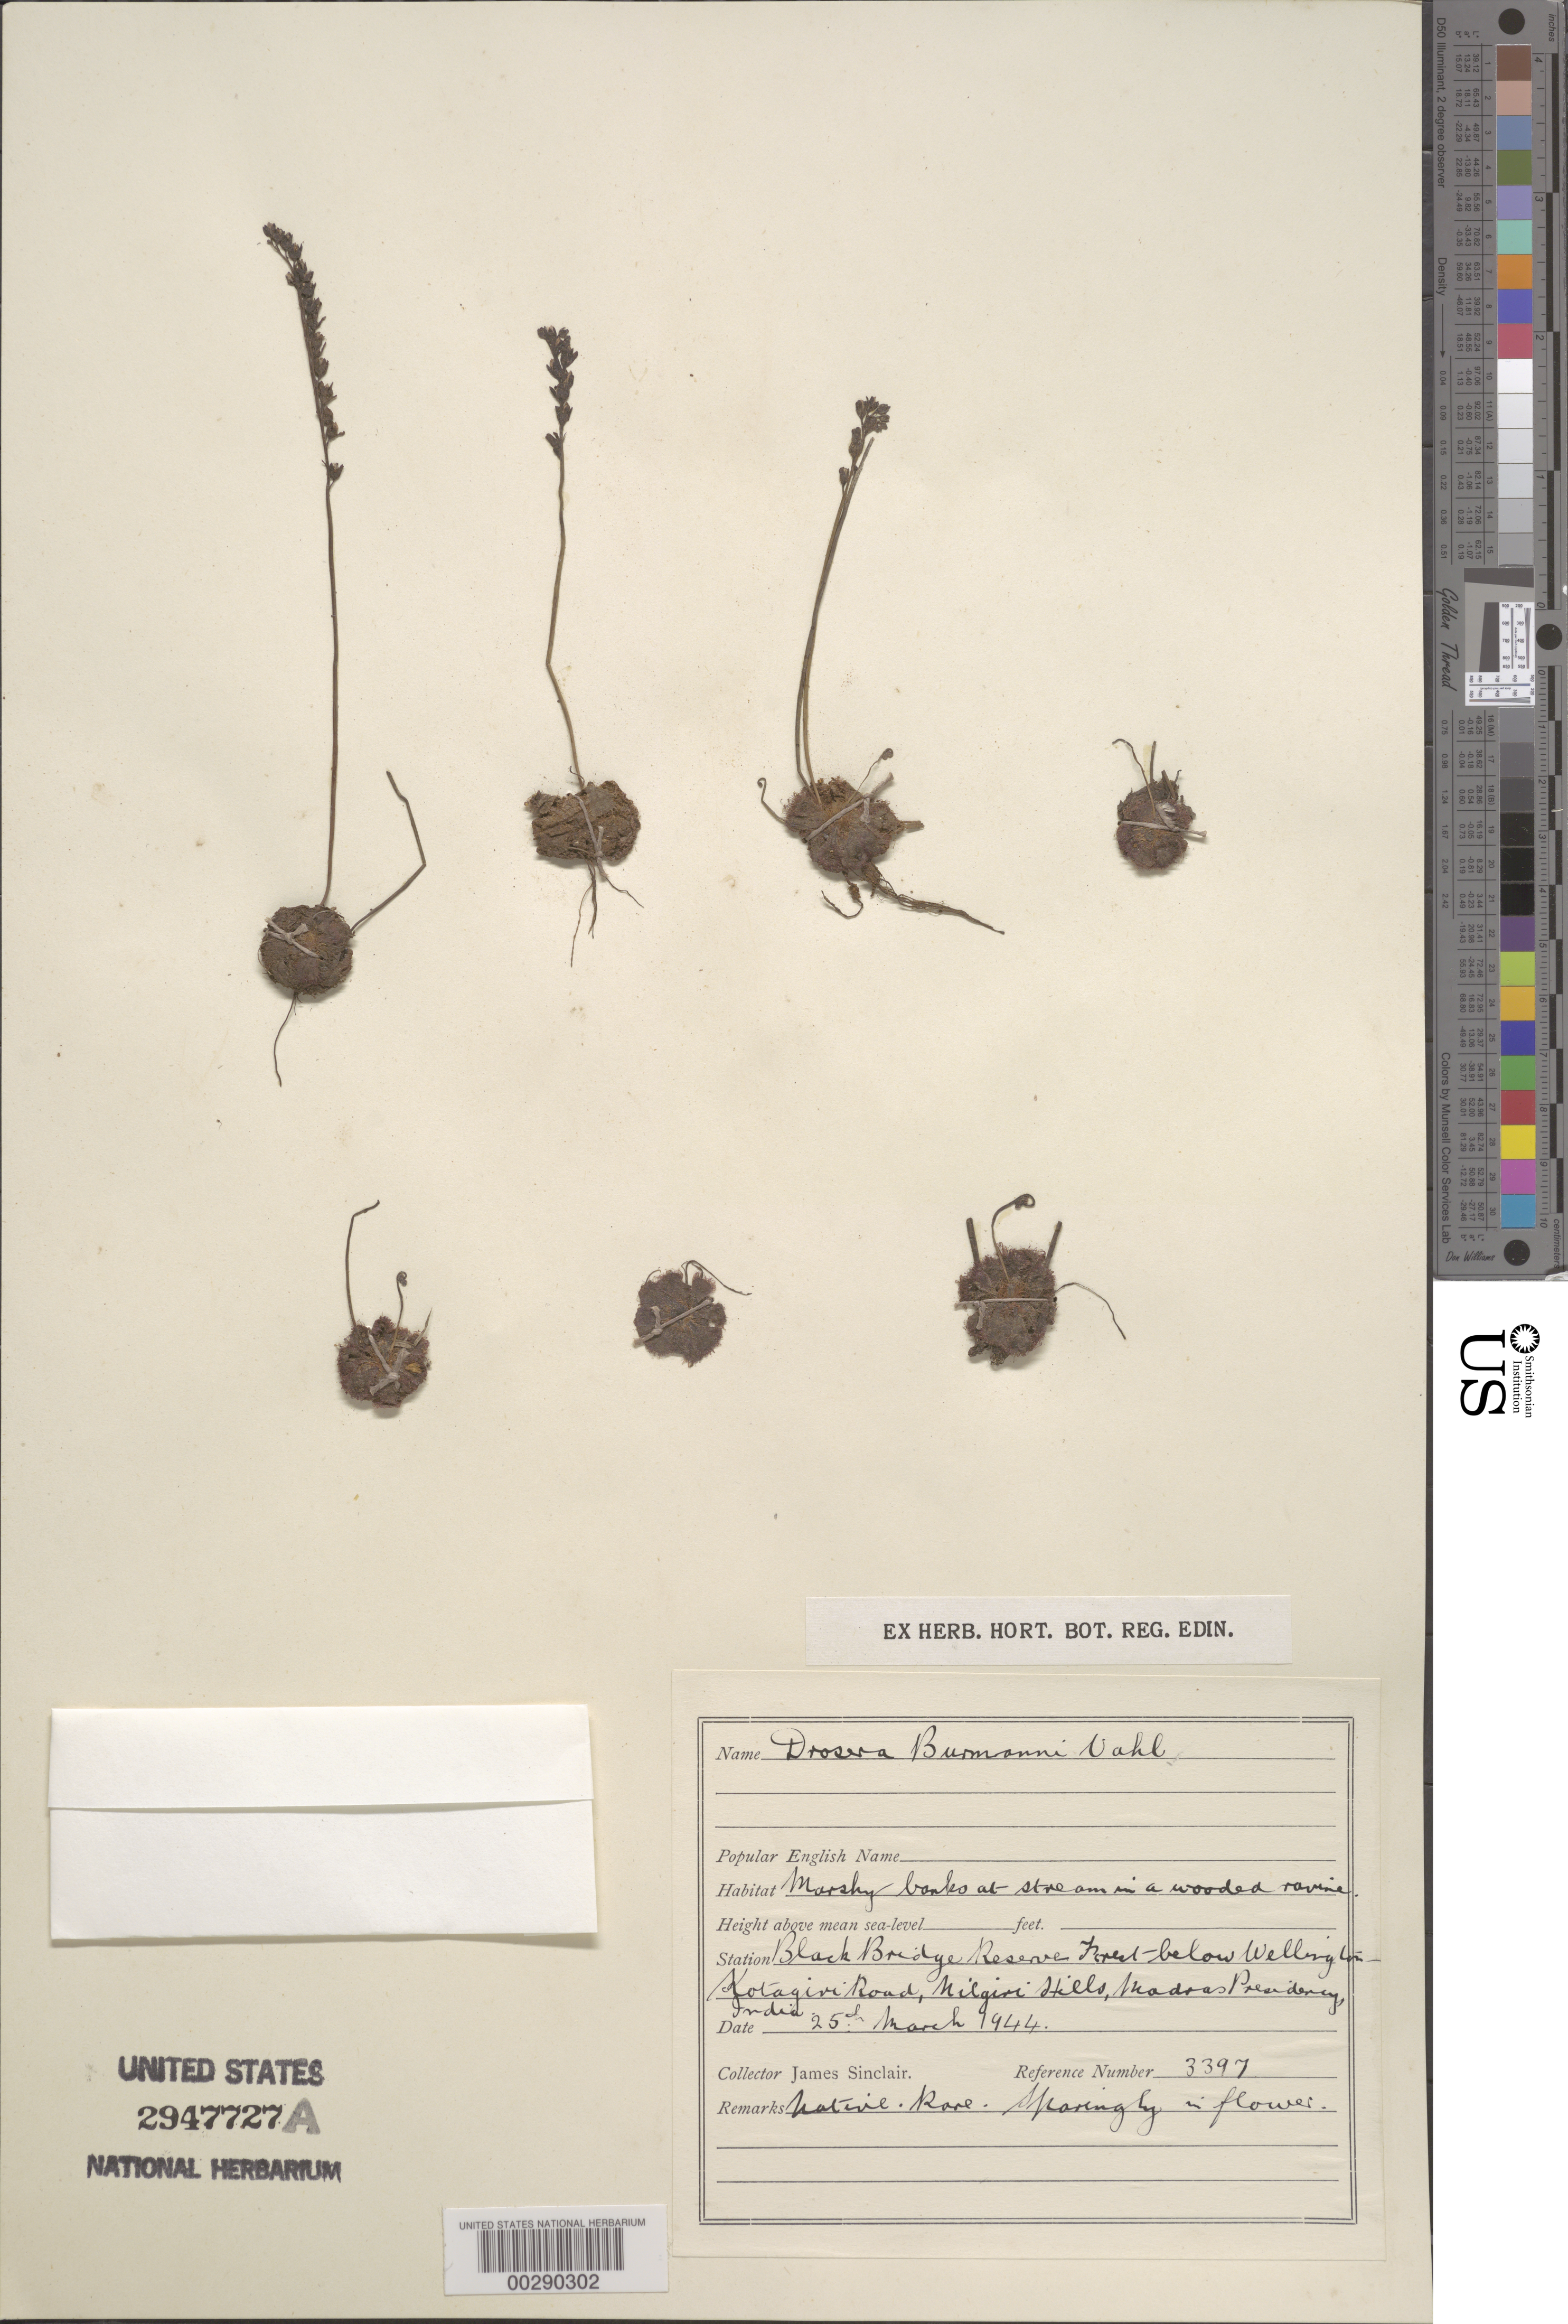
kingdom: Plantae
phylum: Tracheophyta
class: Magnoliopsida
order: Caryophyllales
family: Droseraceae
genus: Drosera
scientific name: Drosera burmannii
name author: Vahl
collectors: J. Sinclair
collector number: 3397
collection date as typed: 25 Mar 1944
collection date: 1944-03-25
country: India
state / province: Tamil Nadu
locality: Madras presidency, nilgiri hills, black bridge reserve forest, below wellington - kotagivi road.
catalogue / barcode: US 2947727A